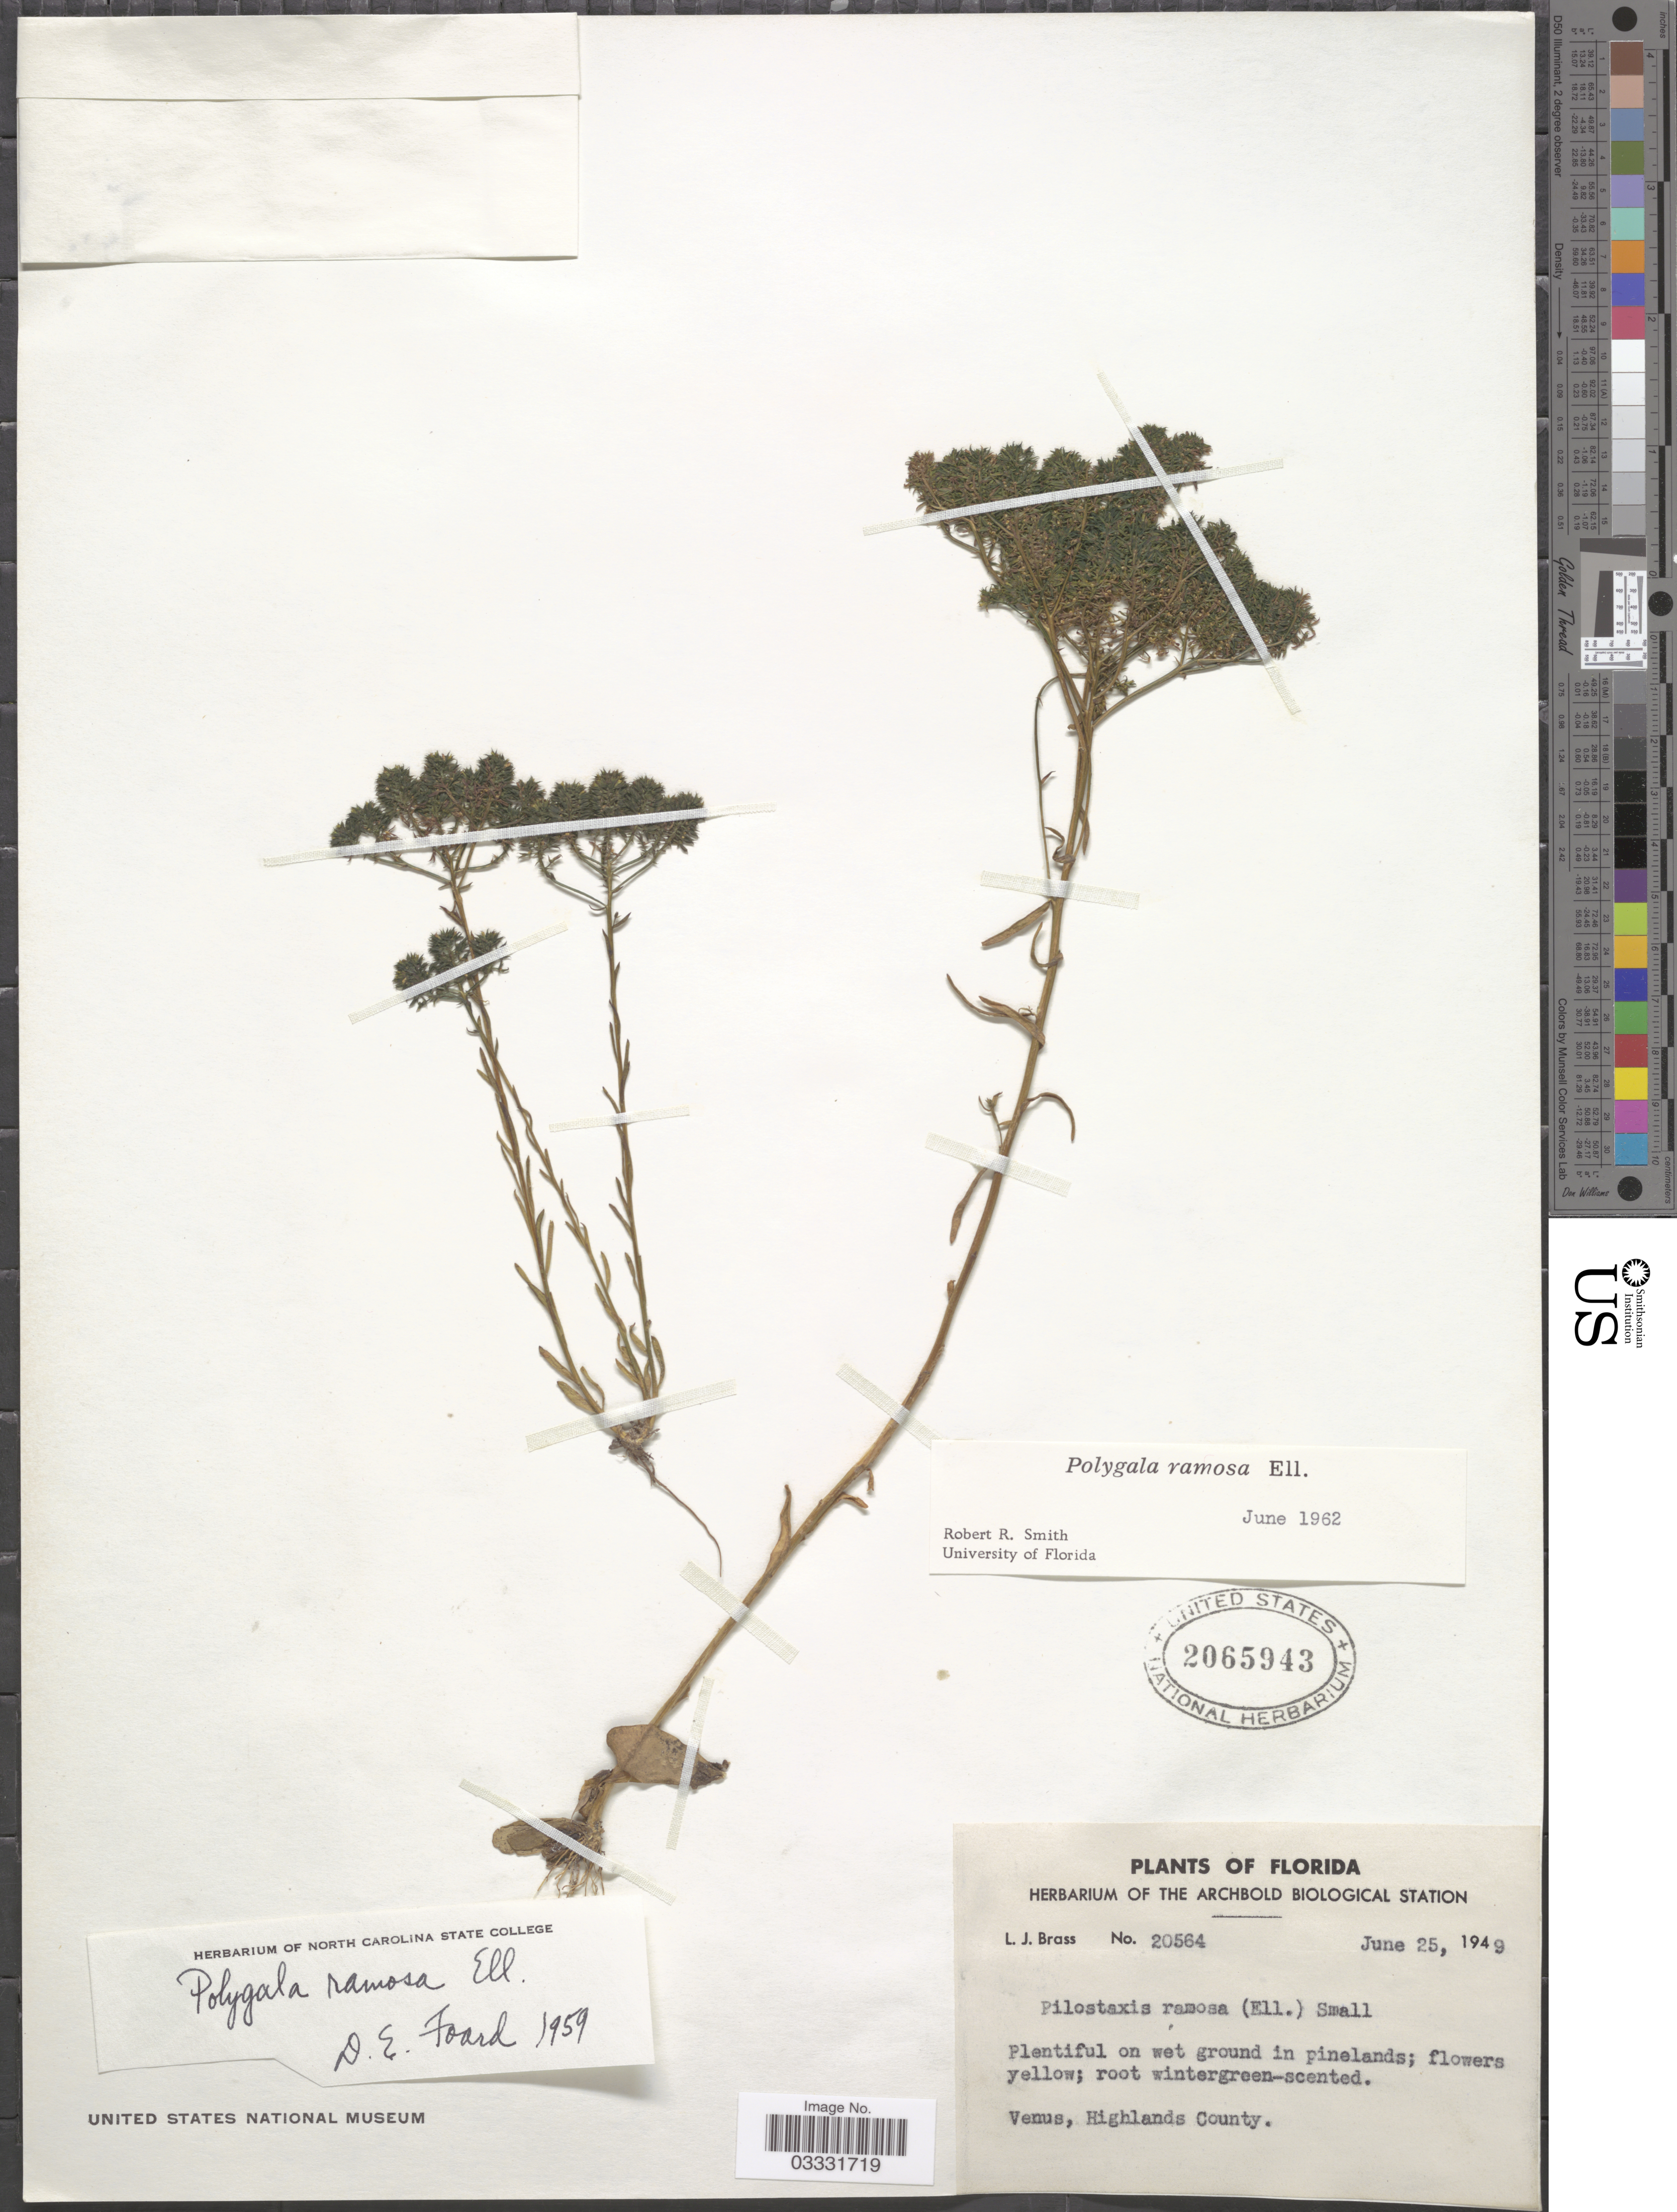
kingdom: Plantae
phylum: Tracheophyta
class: Magnoliopsida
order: Fabales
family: Polygalaceae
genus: Polygala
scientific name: Polygala ramosa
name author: Elliott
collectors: L. J. Brass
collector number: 20564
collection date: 1949-06-25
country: United States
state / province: Florida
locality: Venus, Highlands County.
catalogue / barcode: US 2065943